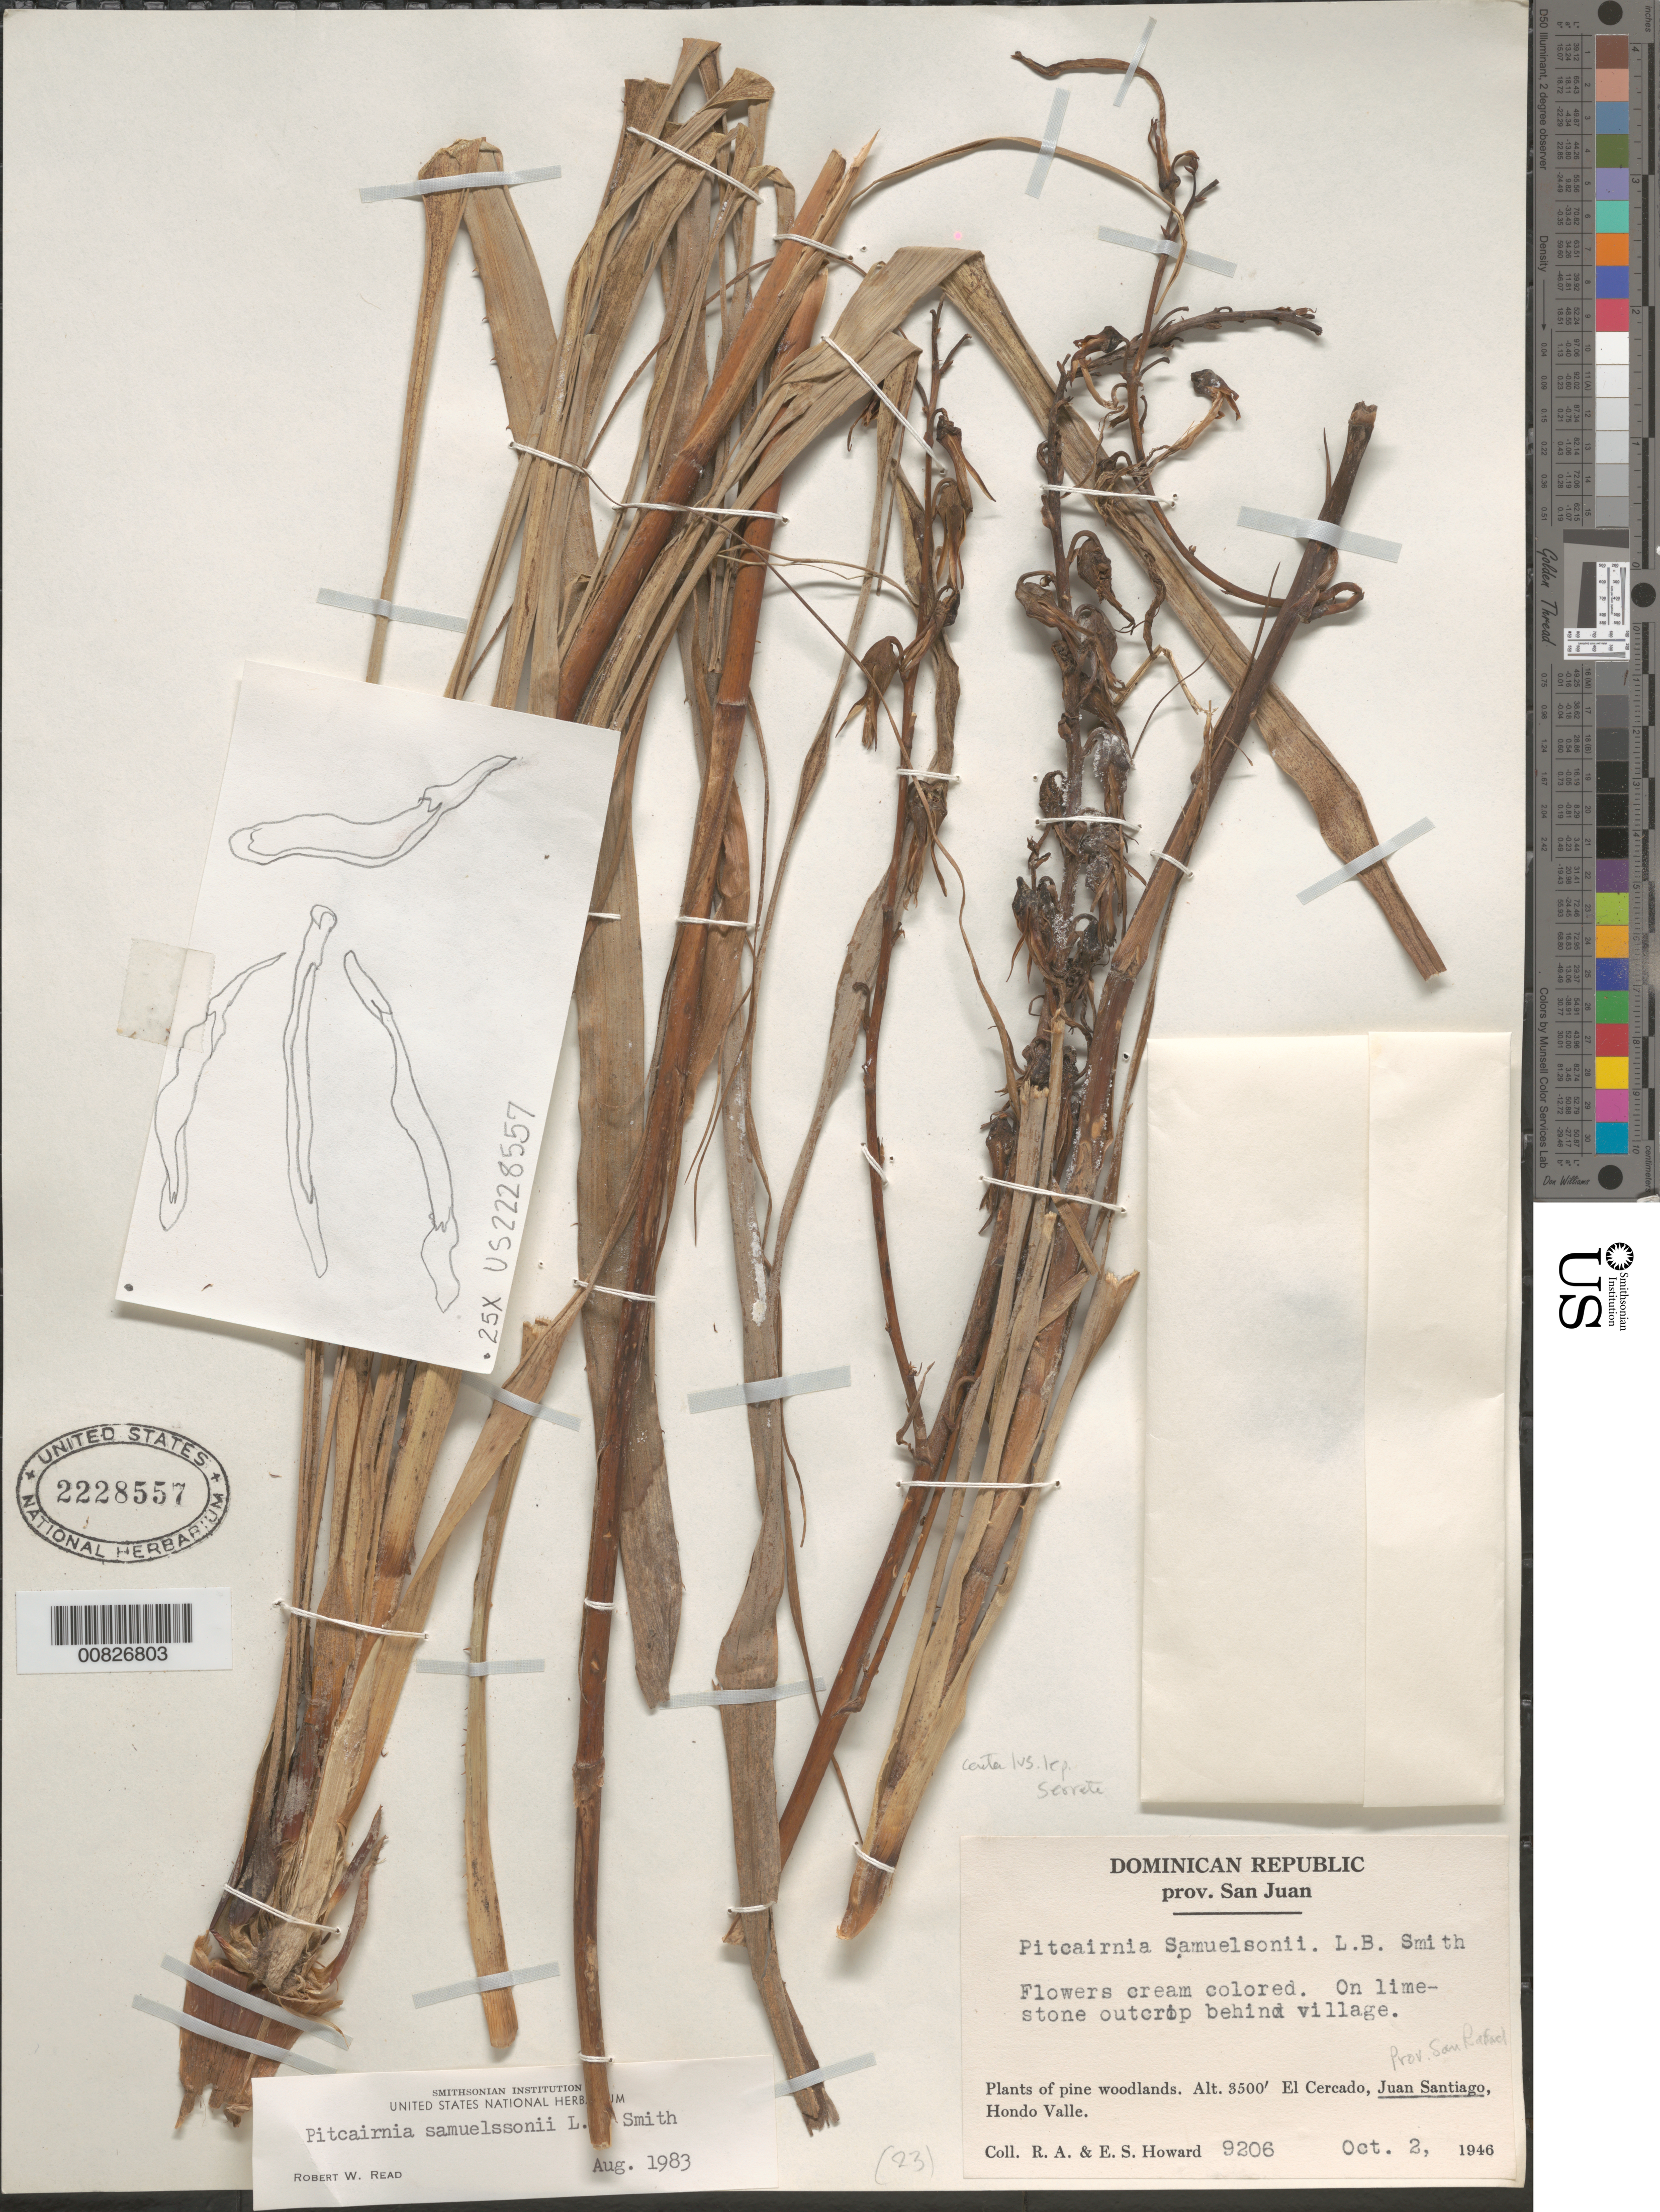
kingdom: Plantae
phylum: Tracheophyta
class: Liliopsida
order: Poales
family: Bromeliaceae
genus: Pitcairnia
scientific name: Pitcairnia samuelssonii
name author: L.B. Sm.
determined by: Read, Robert W., (US), NMNH (UNITED STATES)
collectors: R. A. Howard & E. S. Howard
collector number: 9206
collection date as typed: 02 Oct 1946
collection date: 1946-10-02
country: Dominican Republic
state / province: San Juan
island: Hispaniola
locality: El Cercado, Juan Santiago, Hondo Valle. Behind village.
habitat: Lime-stone outcrops. Plants of pine woodlands.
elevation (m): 1067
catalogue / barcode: US 2228557